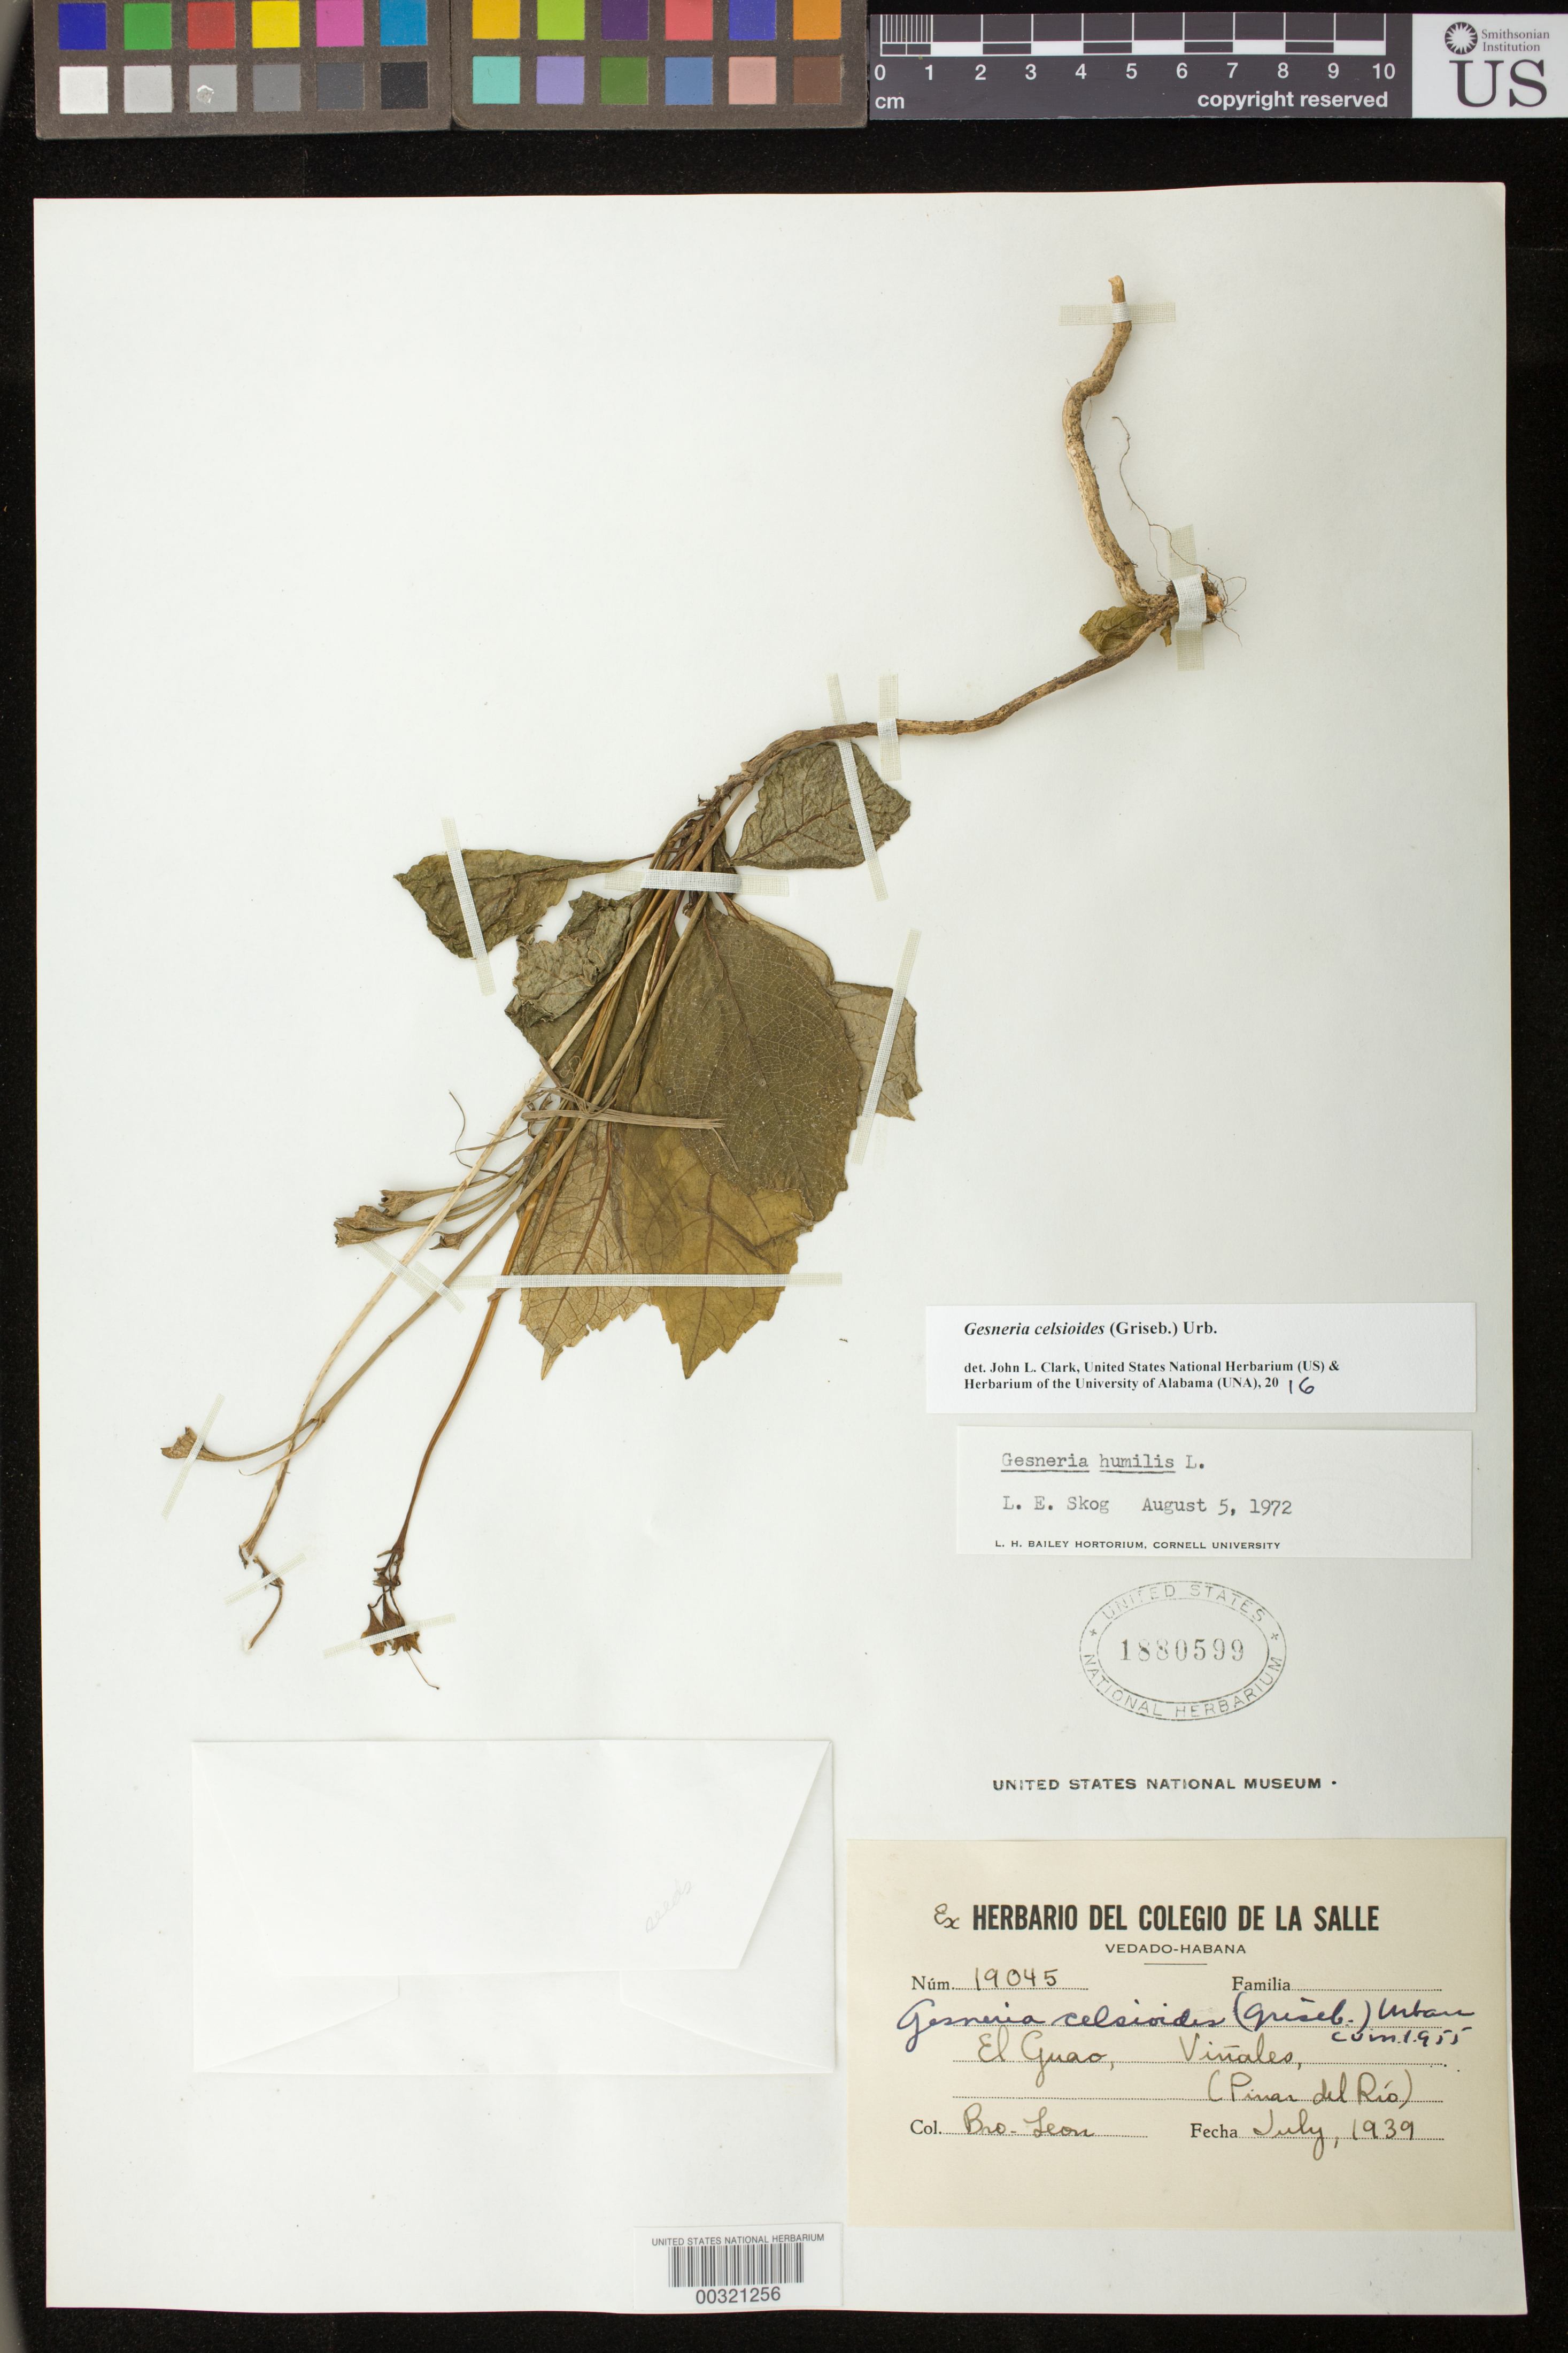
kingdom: Plantae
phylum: Tracheophyta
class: Magnoliopsida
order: Lamiales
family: Gesneriaceae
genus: Gesneria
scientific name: Gesneria celsioides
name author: (Griseb.) Urb.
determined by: Clark, J. L., (SEL), The Marie Selby Botanical Garden (UNITED STATES)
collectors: F. Leon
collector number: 19045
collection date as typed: Jul 1939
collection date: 1939-07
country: Cuba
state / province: Pinar del Rio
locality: El Guao, Vinales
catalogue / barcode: US 1880599